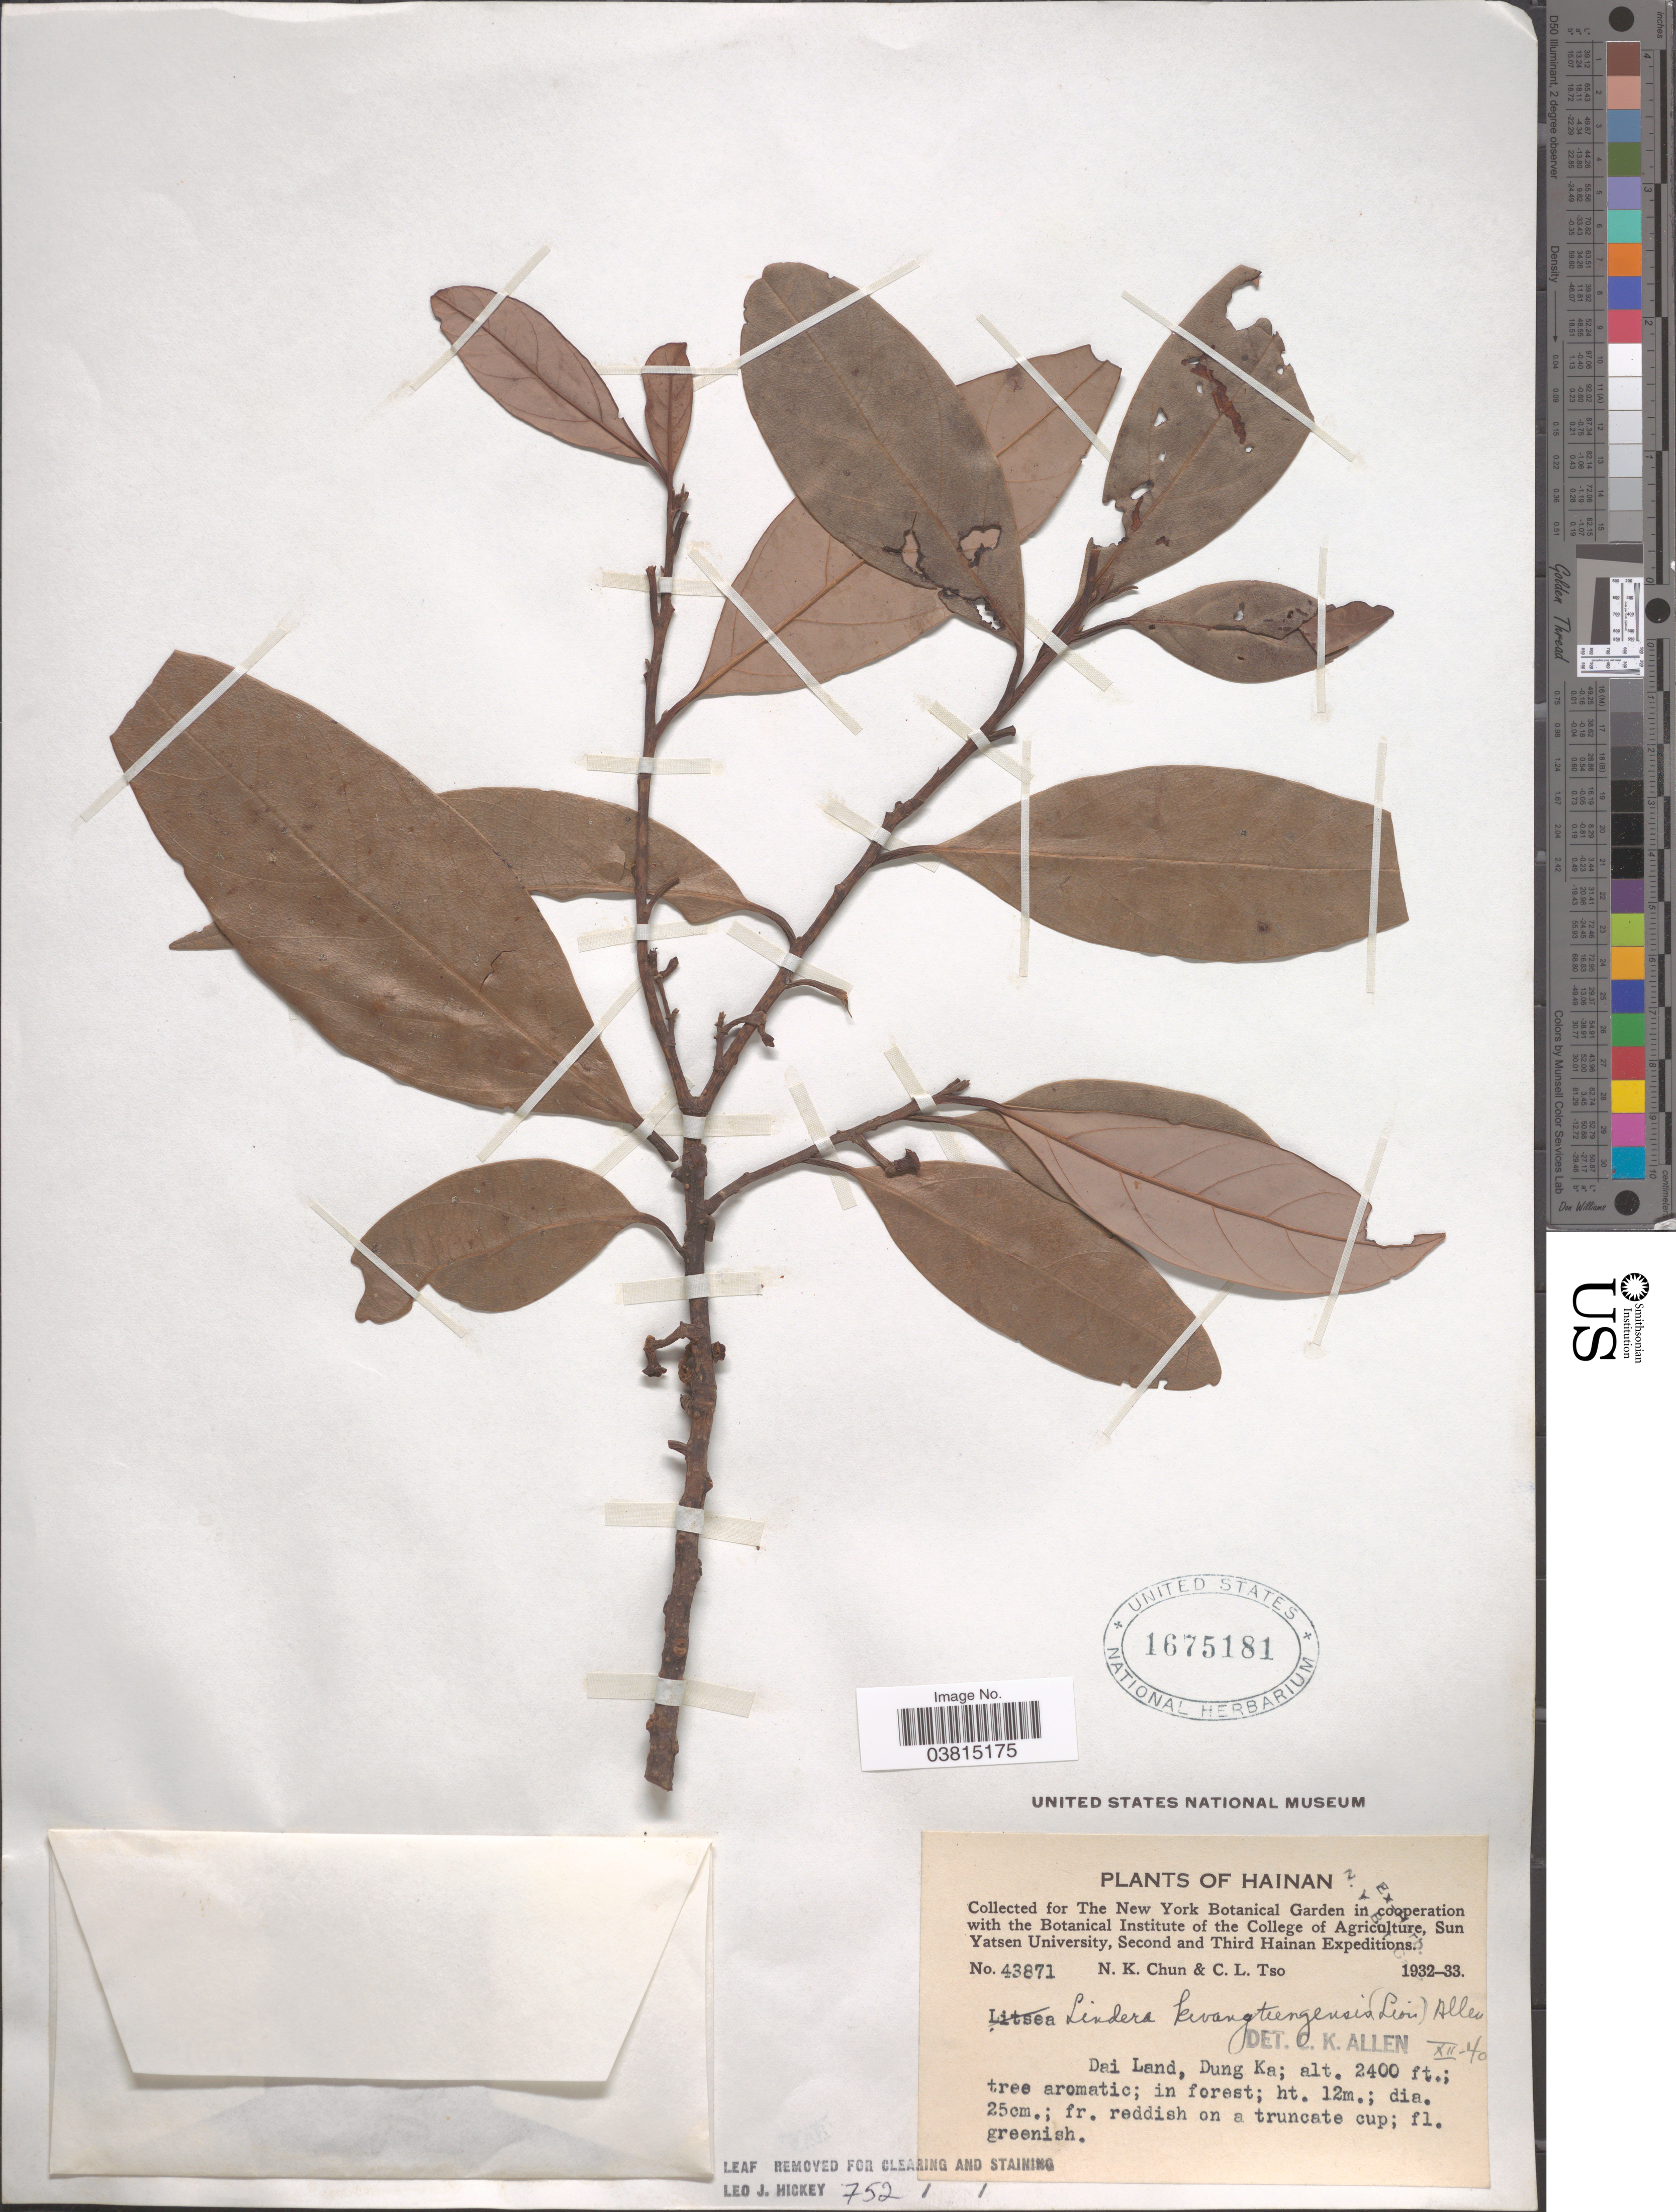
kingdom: Plantae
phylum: Tracheophyta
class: Magnoliopsida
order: Laurales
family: Lauraceae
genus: Lindera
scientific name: Lindera kwangtungensis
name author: (Liou) C.K. Allen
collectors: N. K. Chun & C. Tso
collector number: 43871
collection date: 1932/1933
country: China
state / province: Hainan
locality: Dai Land, Dung Ka.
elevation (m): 732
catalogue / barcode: US 1675181